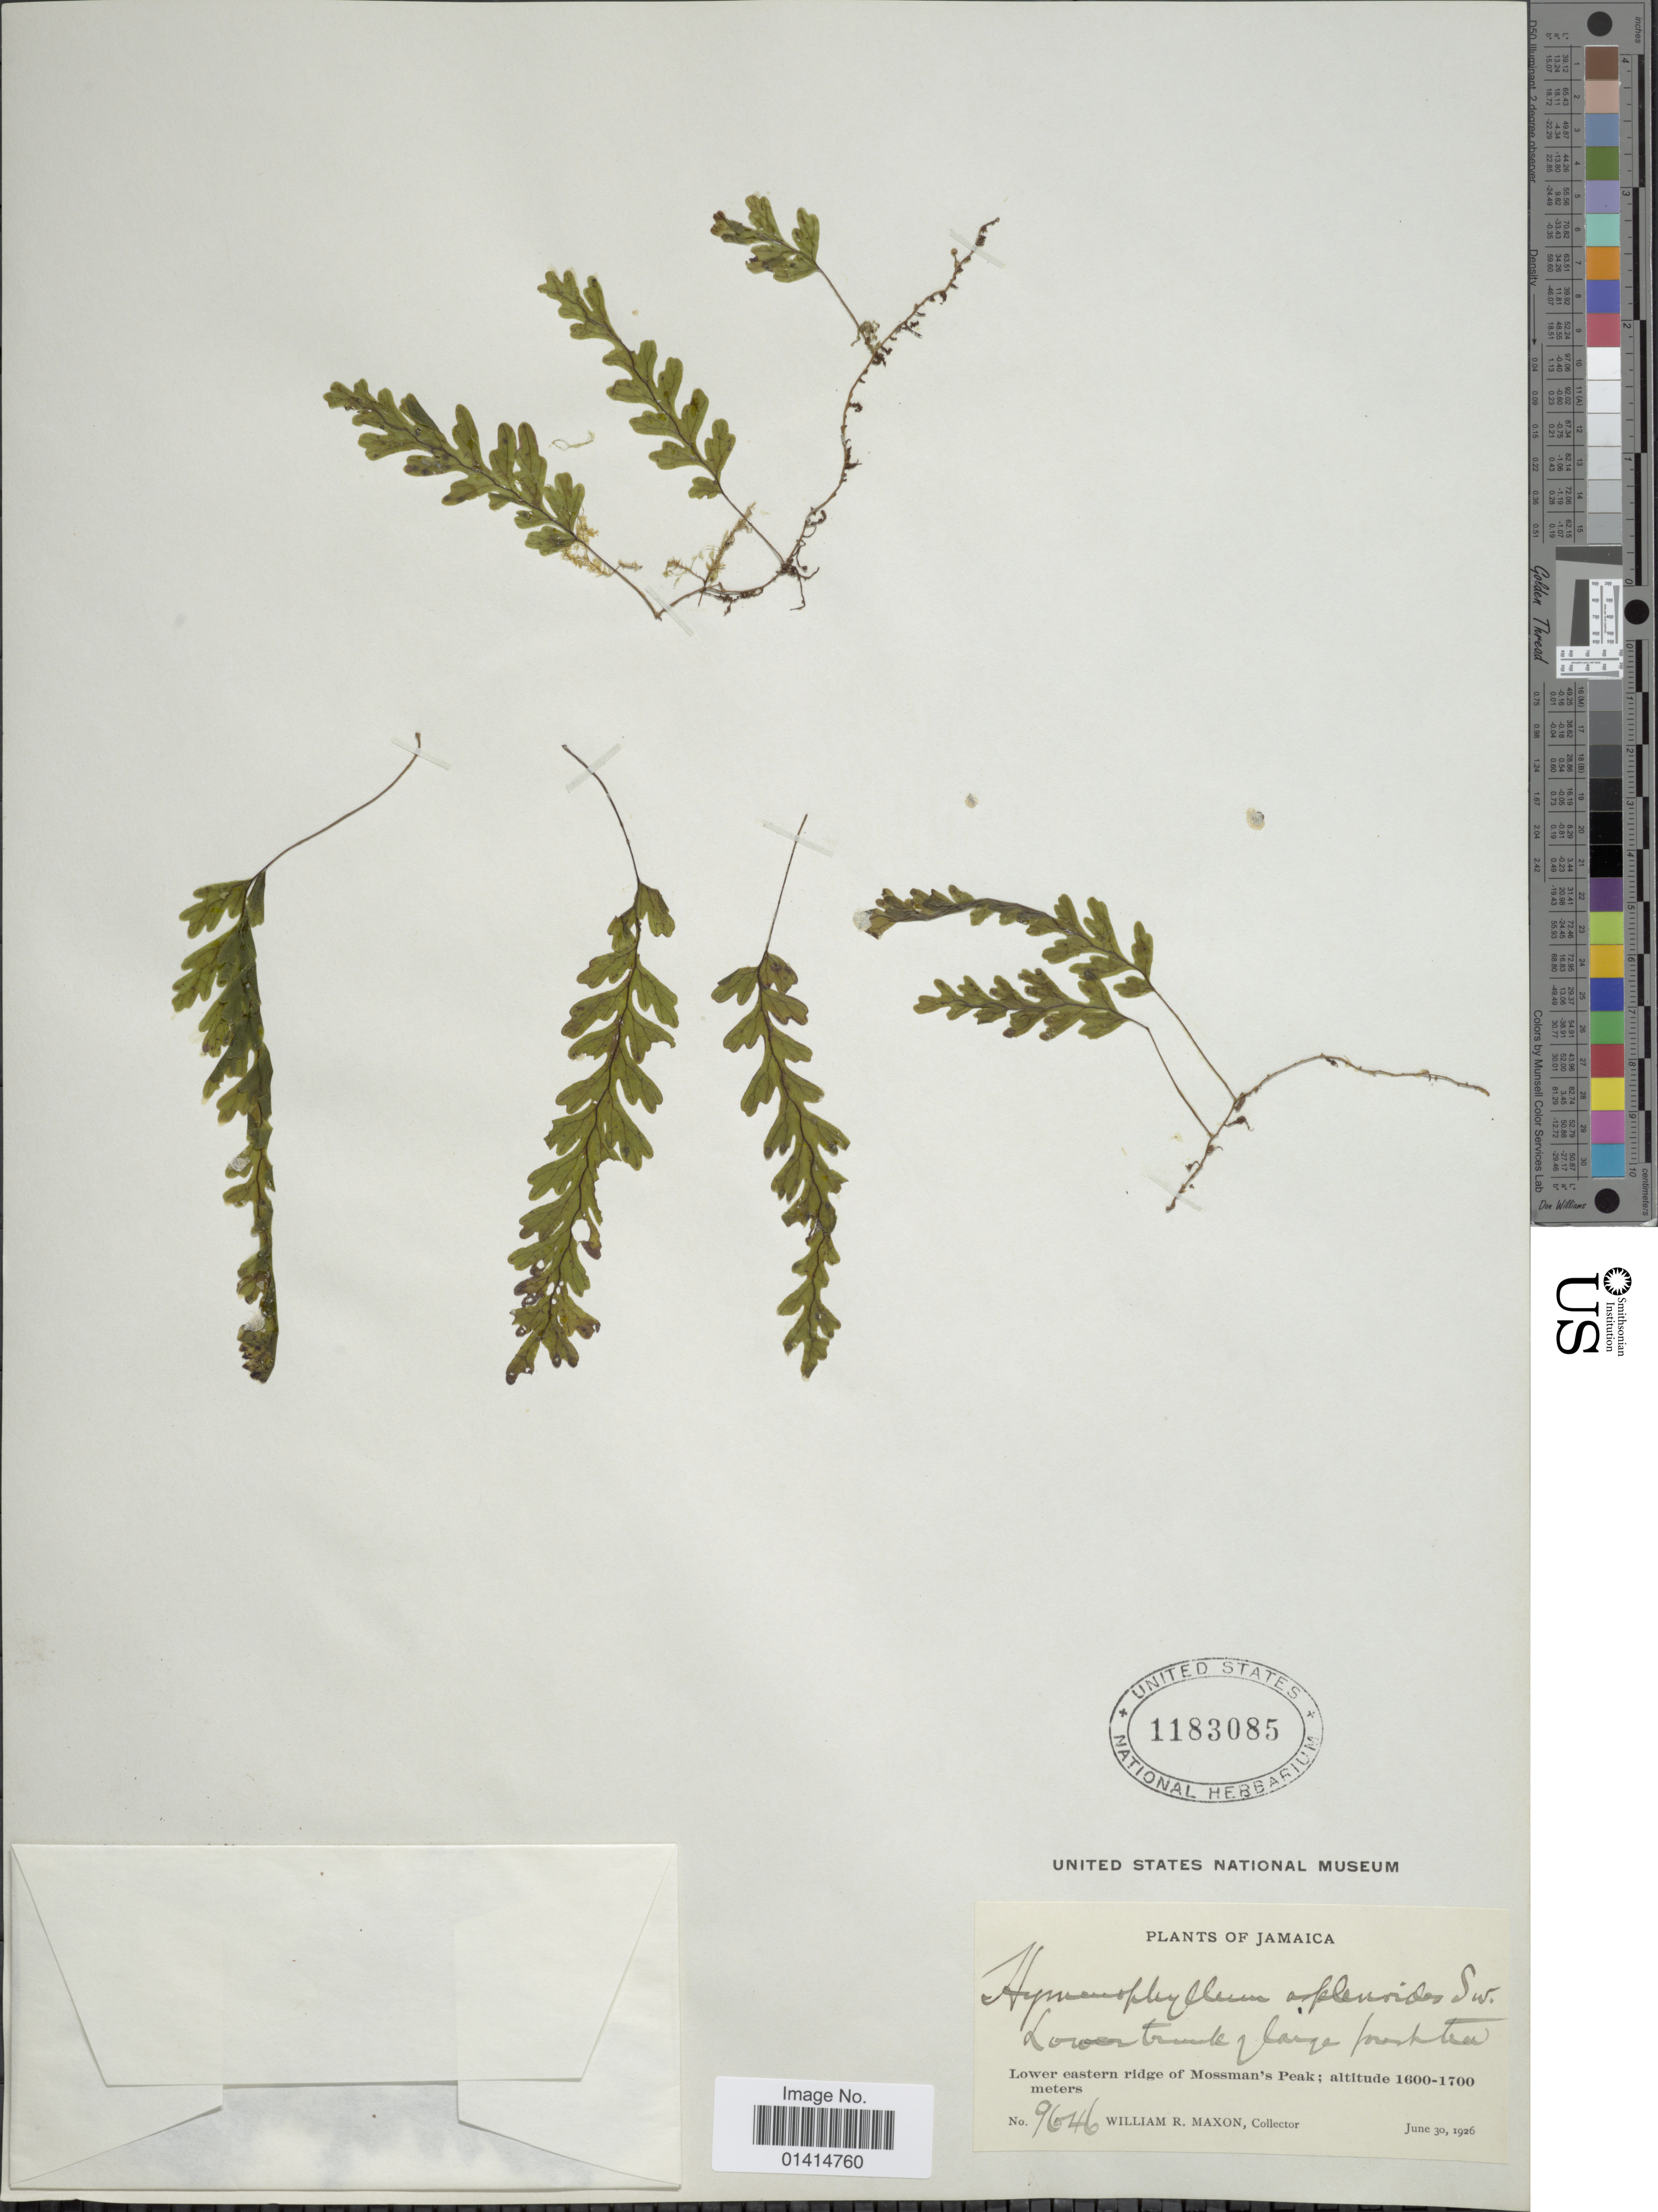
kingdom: Plantae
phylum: Tracheophyta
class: Polypodiopsida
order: Hymenophyllales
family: Hymenophyllaceae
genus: Hymenophyllum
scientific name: Hymenophyllum asplenioides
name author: (Sw.) Sw.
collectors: W. R. Maxon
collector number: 9646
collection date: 1926-06-30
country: Jamaica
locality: Lower eastern ridge of Mossman's Peak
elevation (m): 1600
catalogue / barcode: US 1183085